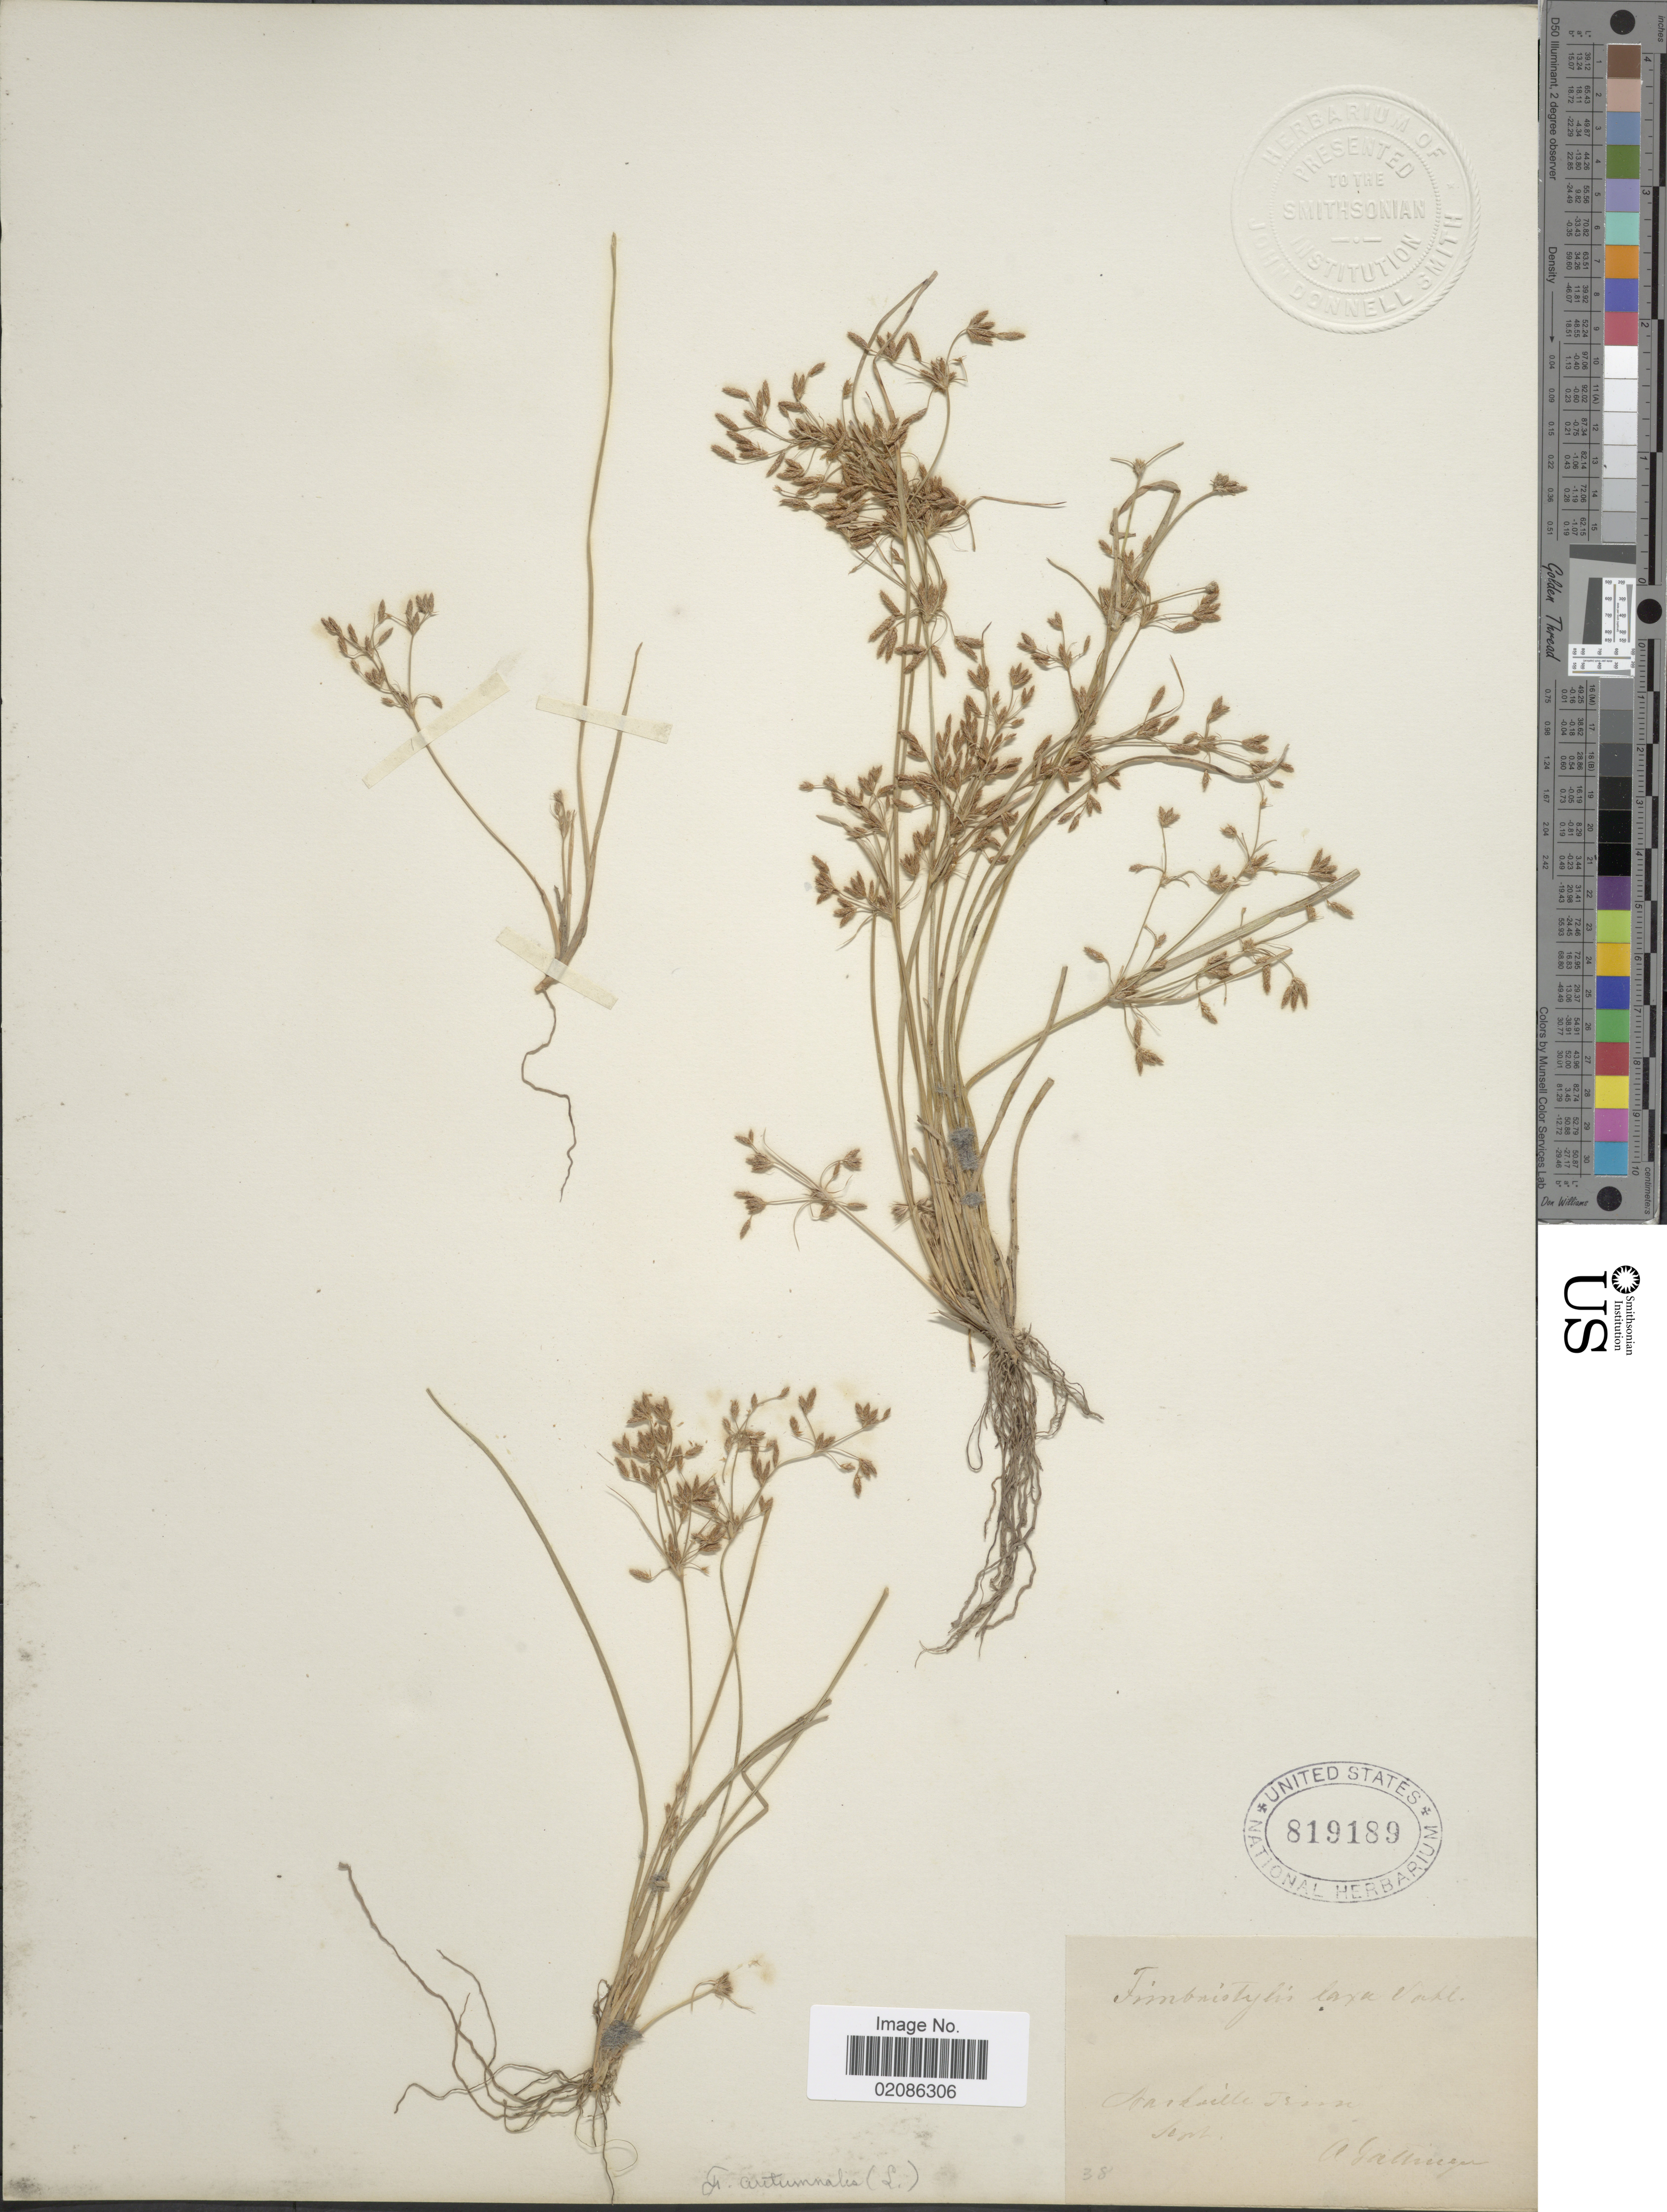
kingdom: Plantae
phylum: Tracheophyta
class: Liliopsida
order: Poales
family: Cyperaceae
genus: Fimbristylis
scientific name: Fimbristylis autumnalis (L.) Roem. & Schult.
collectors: A. Gattinger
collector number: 38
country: United States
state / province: Tennessee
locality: Nashville.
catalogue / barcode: US 819189